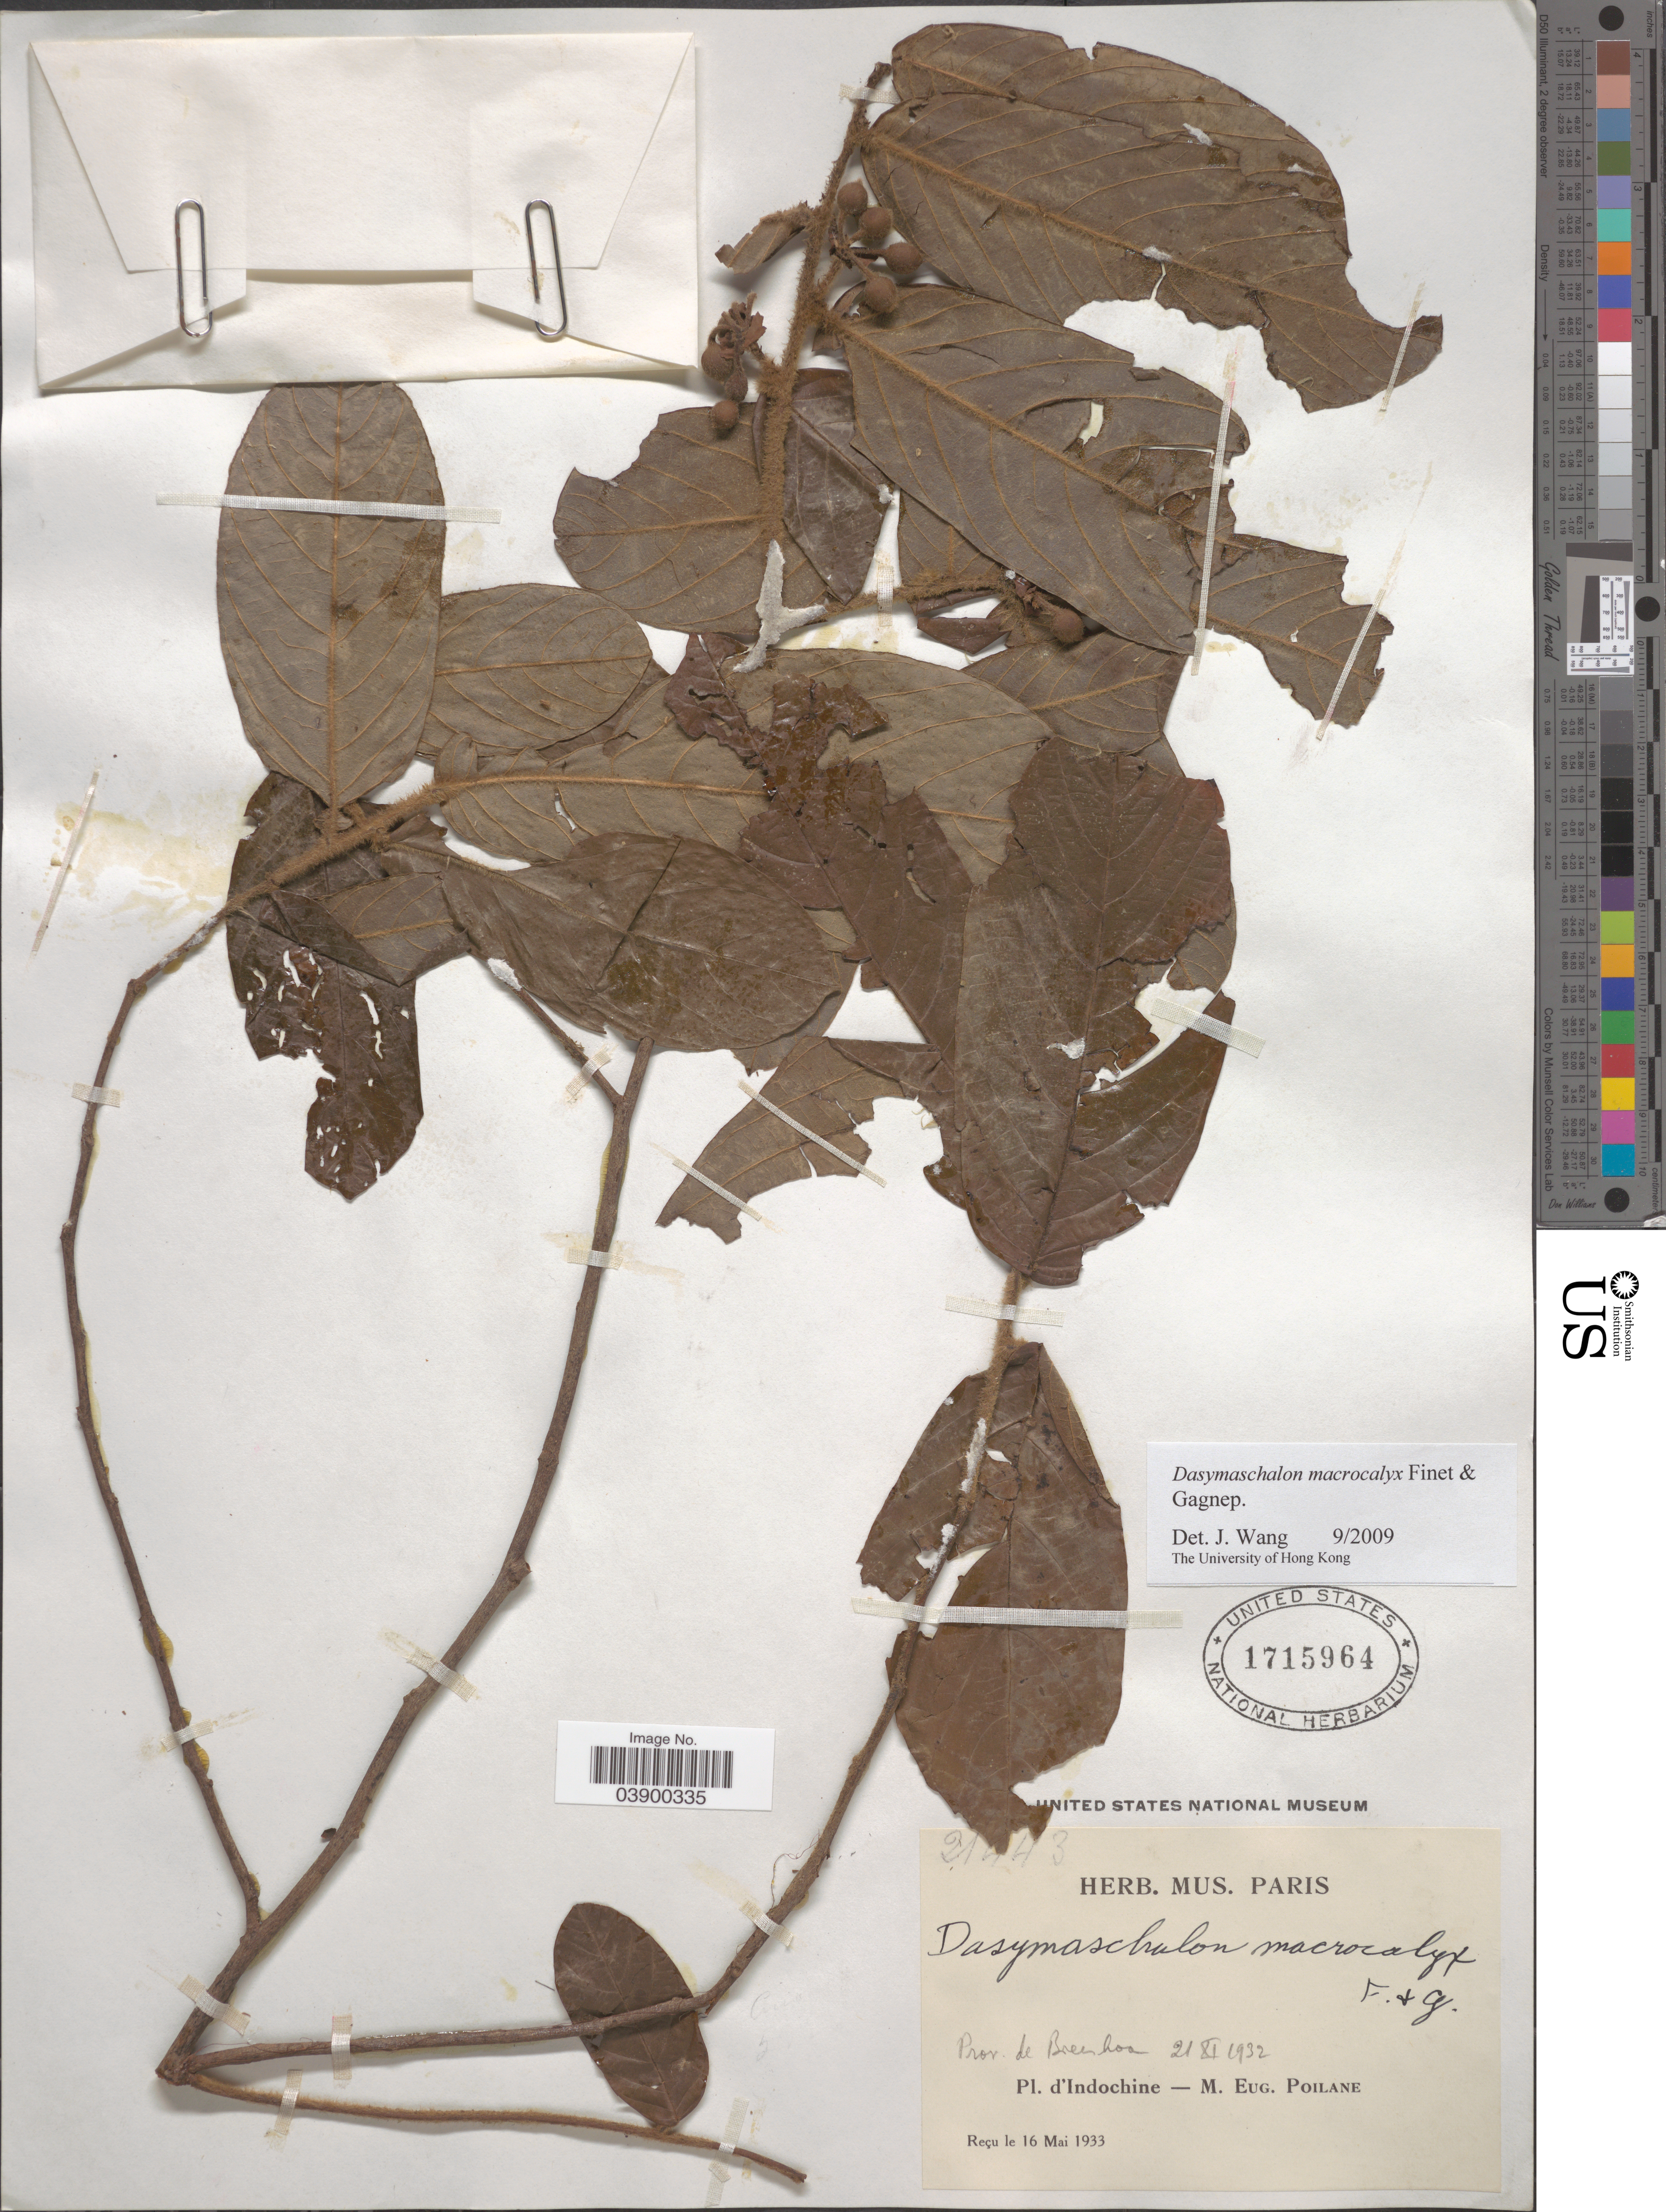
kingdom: Plantae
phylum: Tracheophyta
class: Magnoliopsida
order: Magnoliales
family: Annonaceae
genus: Dasymaschalon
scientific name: Dasymaschalon macrocalyx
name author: Finet & Gagnep.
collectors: M. Poilane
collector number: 21!43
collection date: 1932-11-21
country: Vietnam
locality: Prov. de Bienhoa. Indochine.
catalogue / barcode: US 1715964